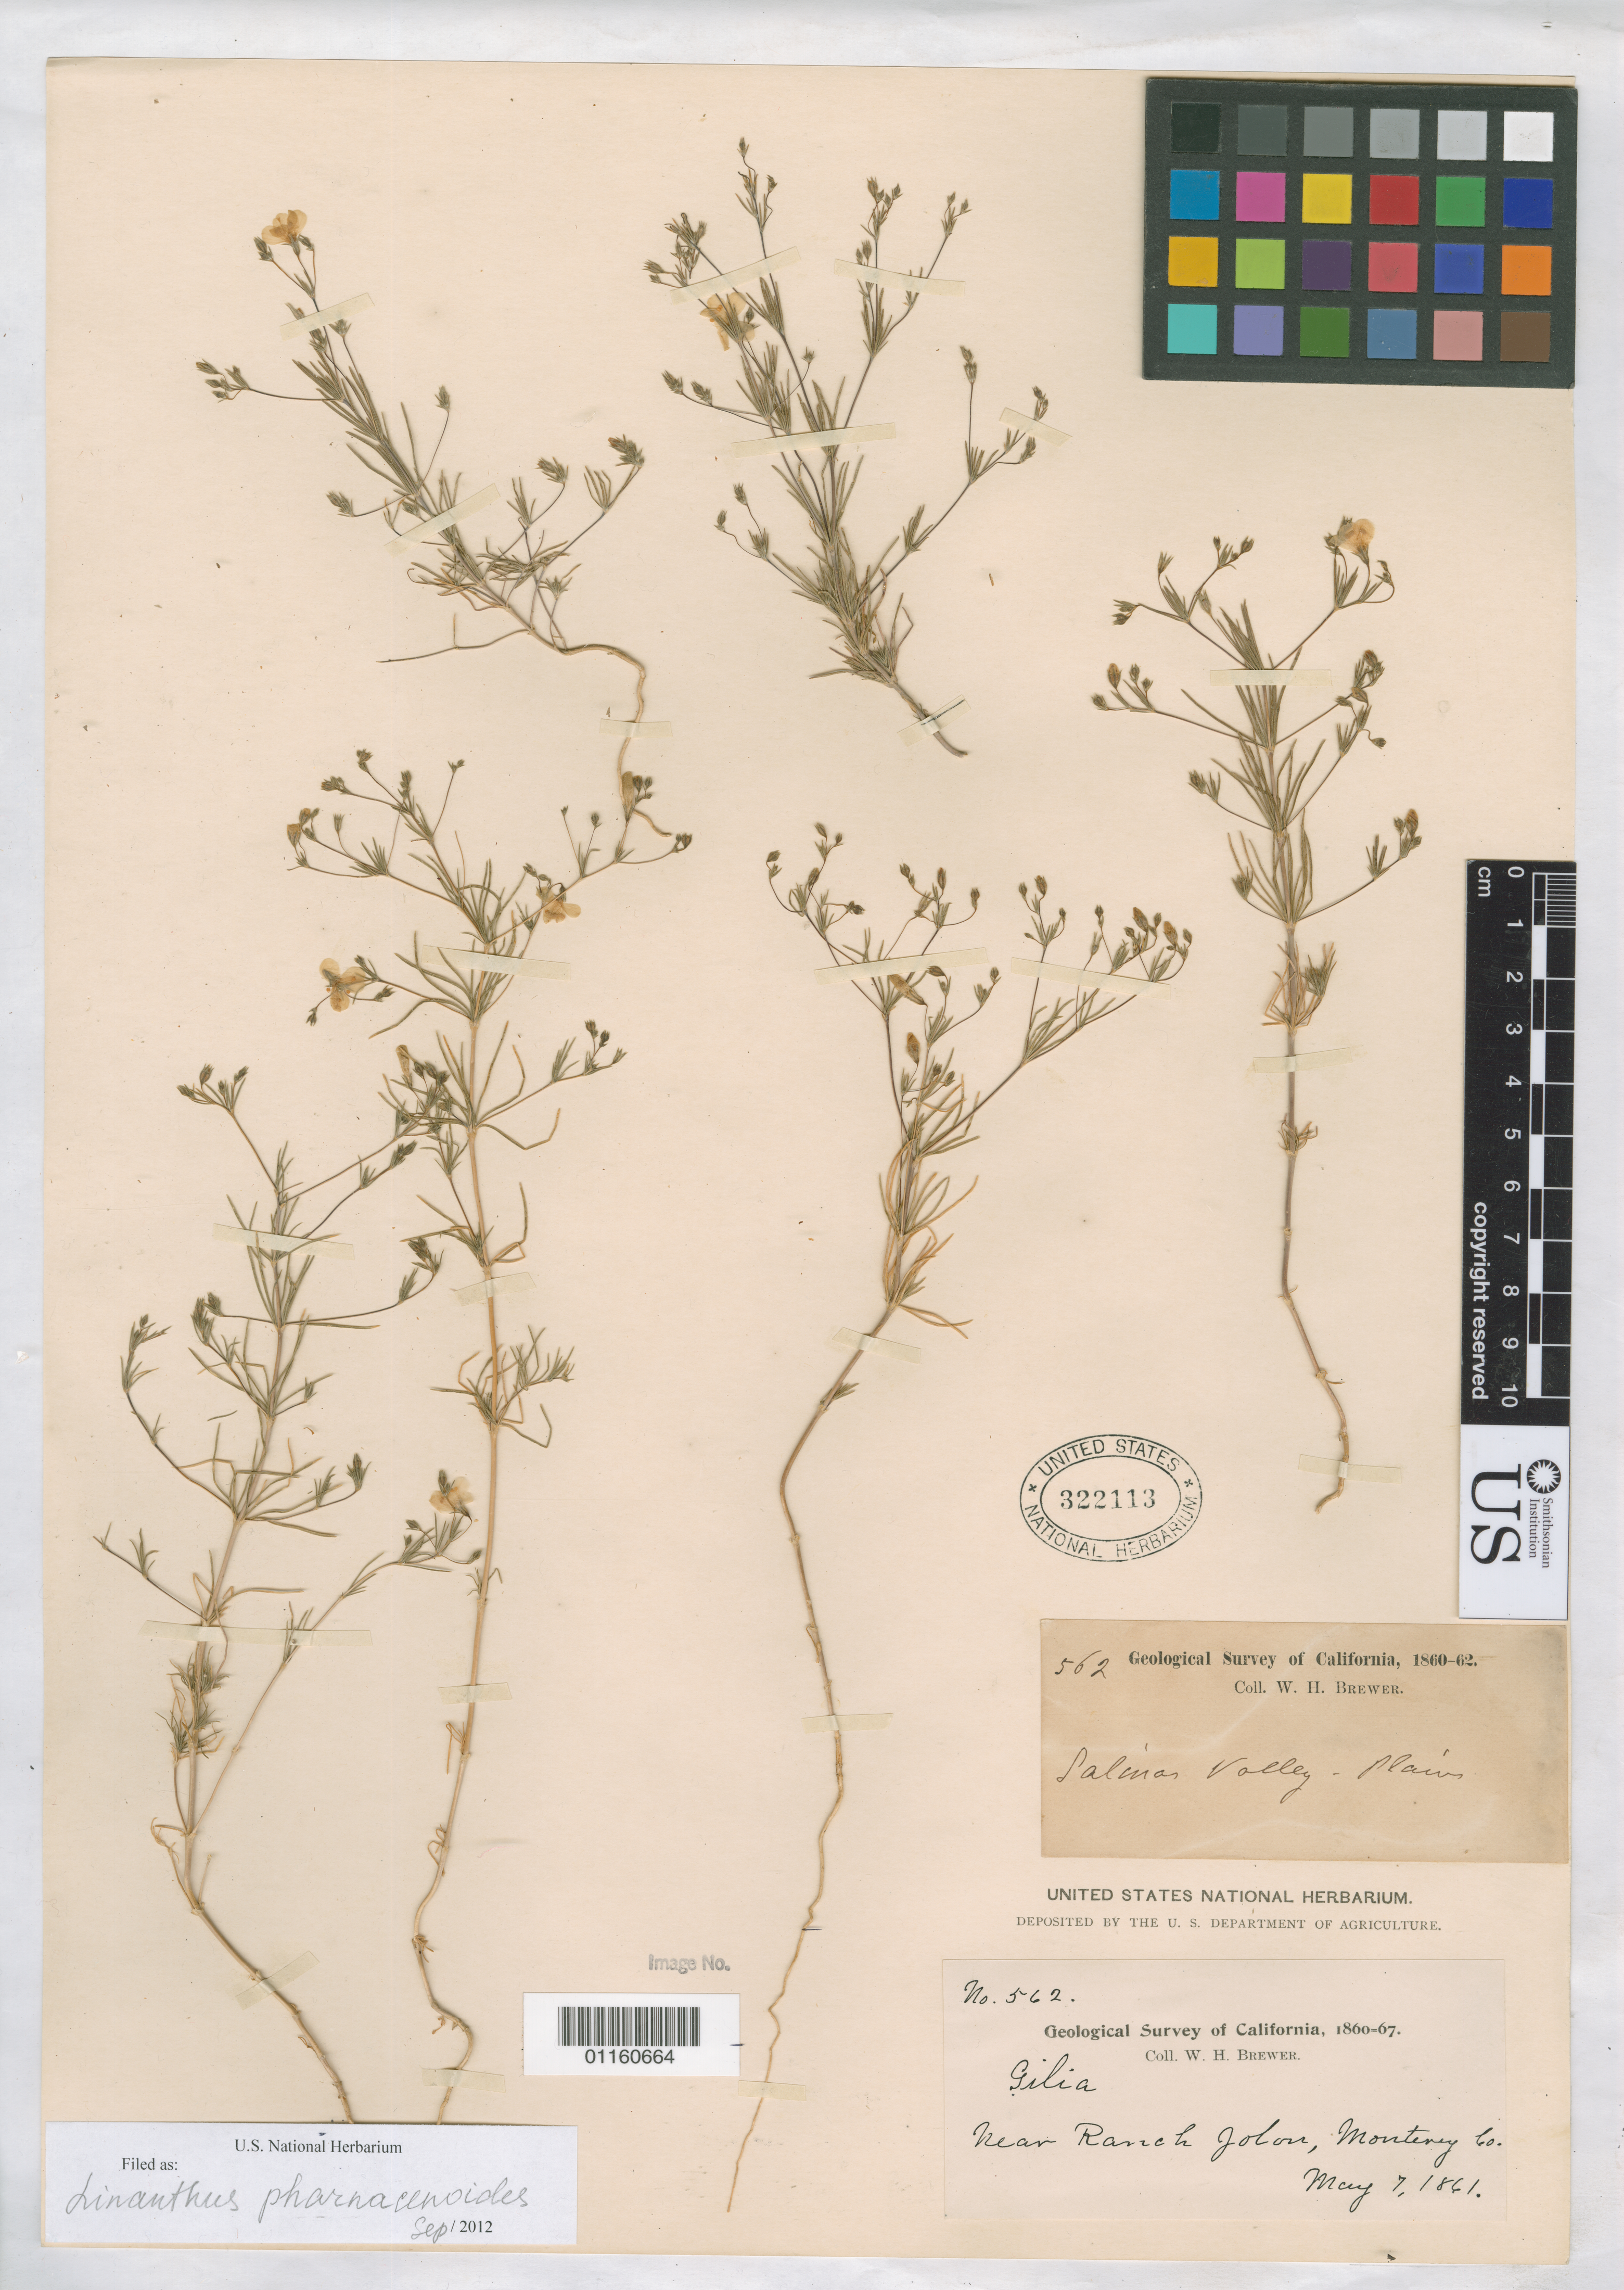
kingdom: Plantae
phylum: Tracheophyta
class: Magnoliopsida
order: Ericales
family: Polemoniaceae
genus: Leptosiphon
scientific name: Leptosiphon liniflorus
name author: (Benth.) J.M. Porter & L.A. Johnson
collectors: W. H. Brewer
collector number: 562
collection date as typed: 7 May 1861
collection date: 1861-05-07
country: United States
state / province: California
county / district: Monterey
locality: near Ranch Jolon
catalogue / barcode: US 322113